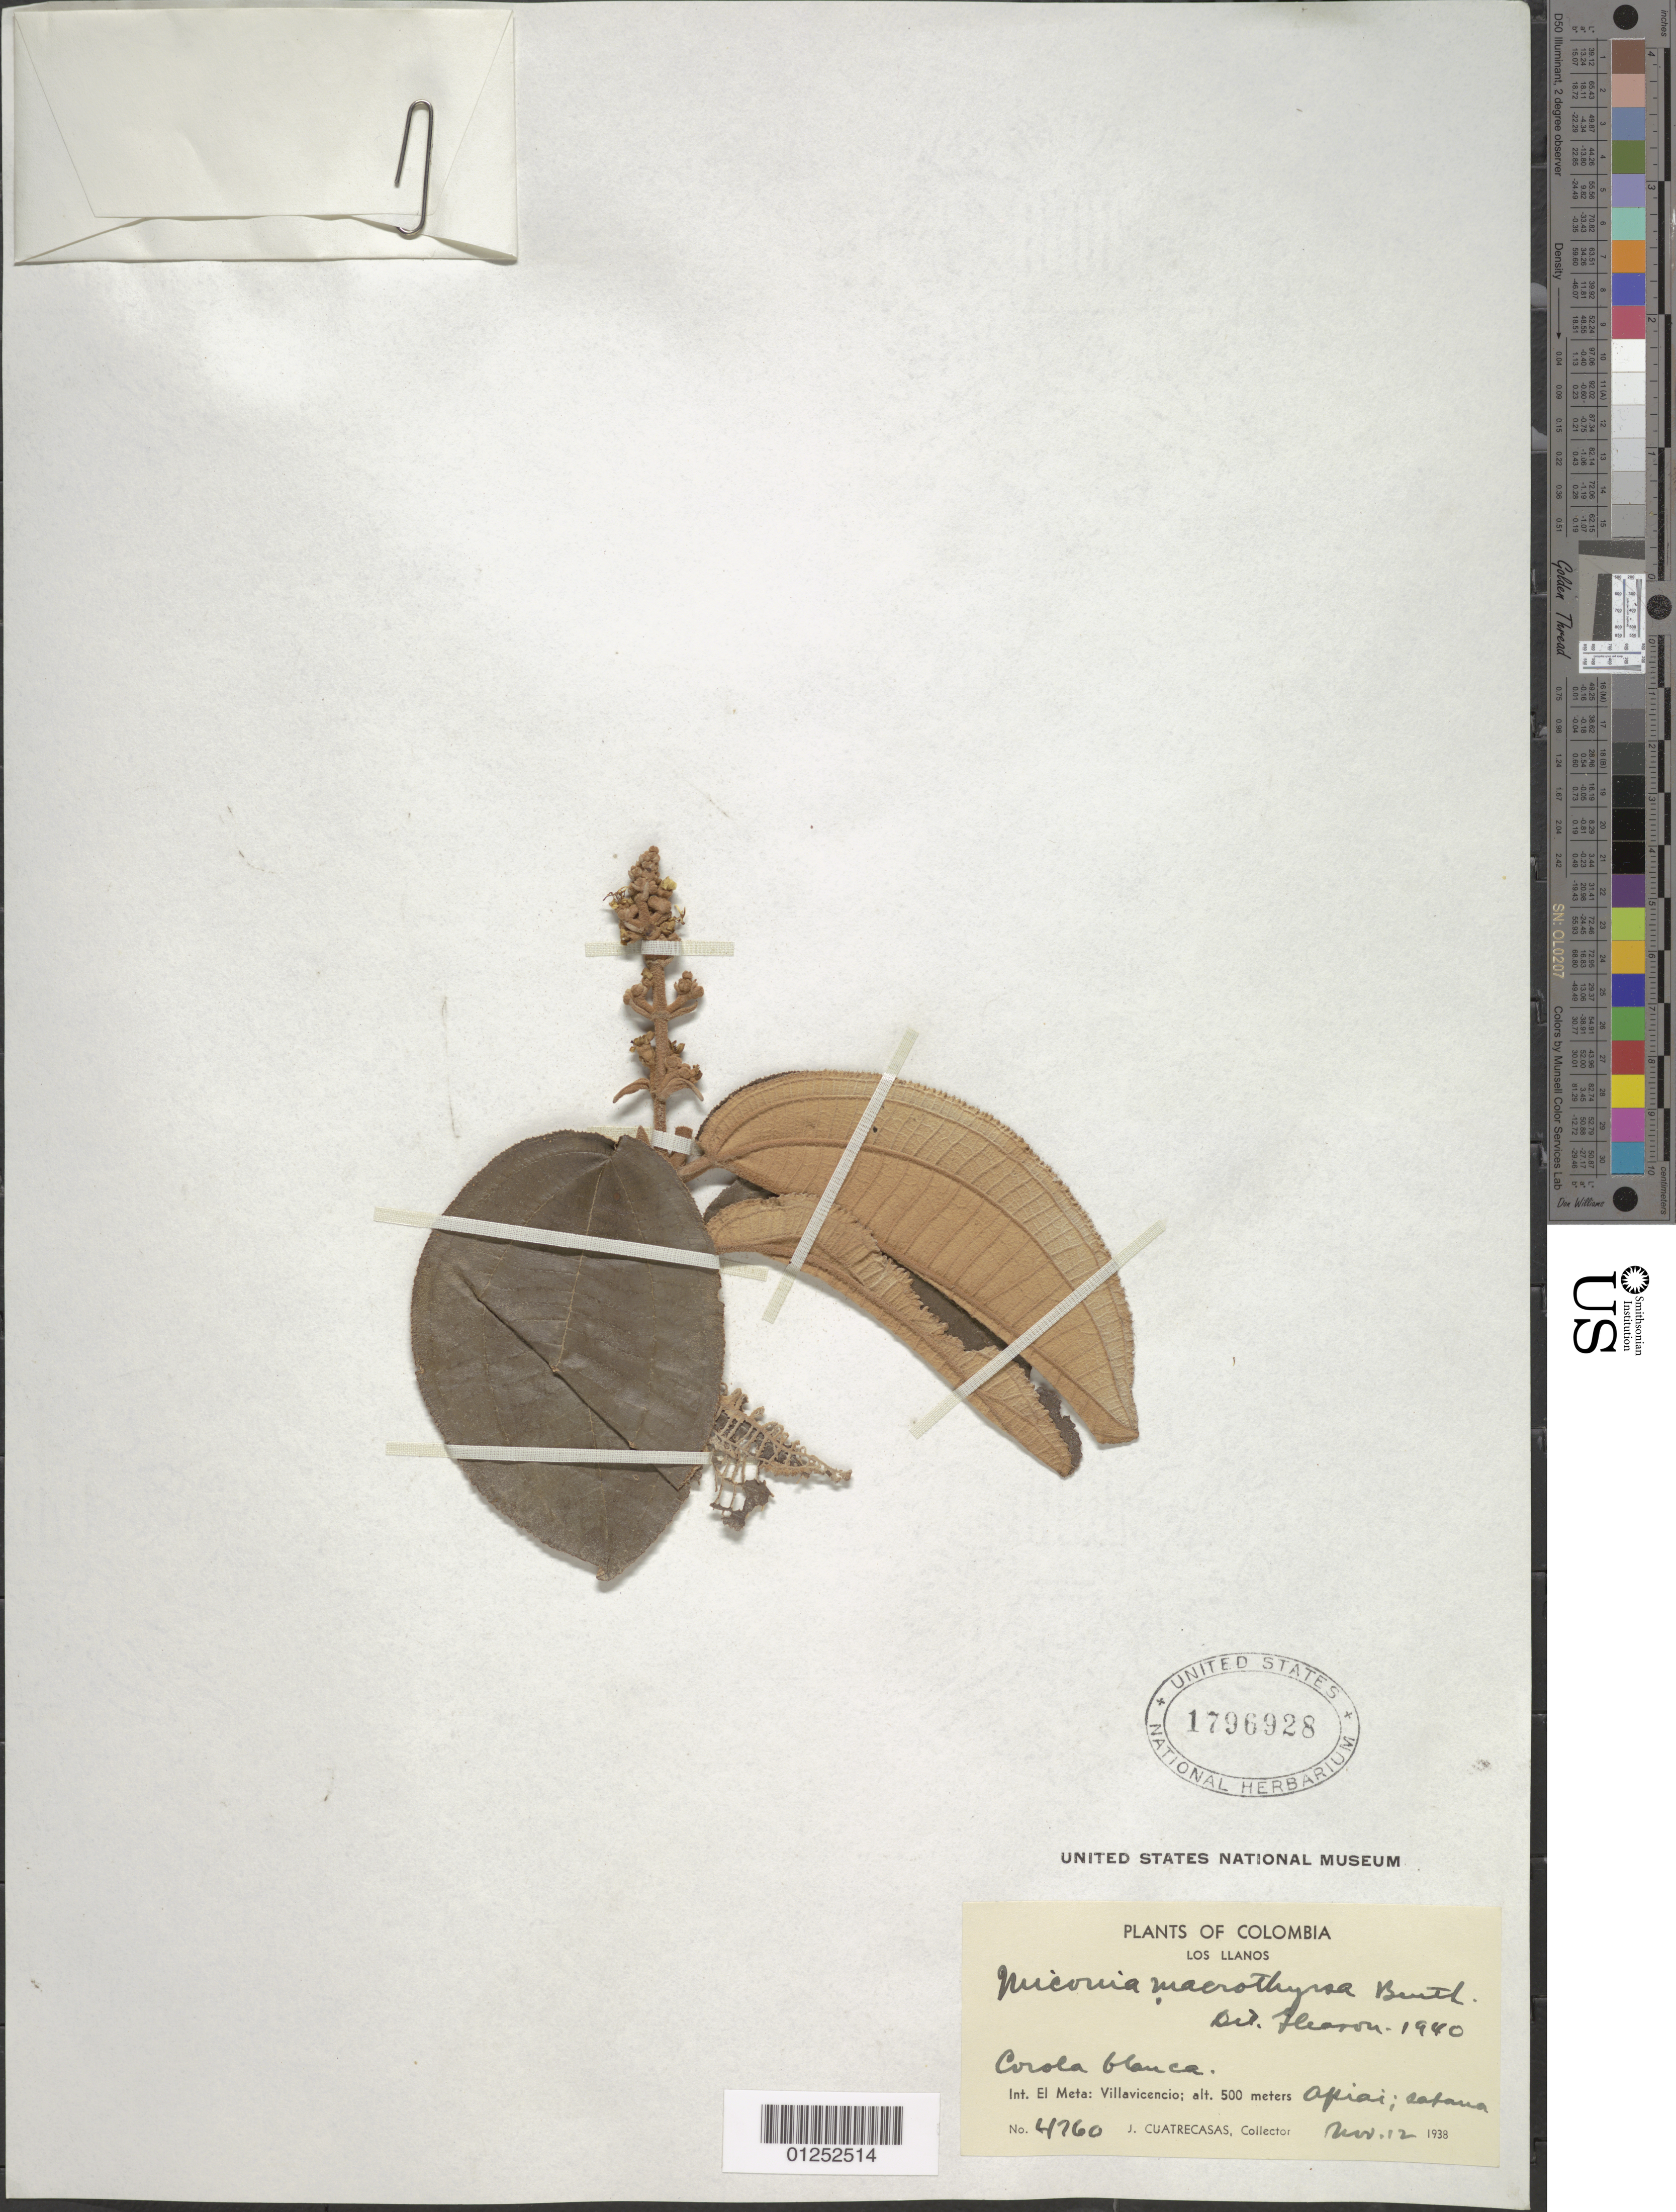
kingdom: Plantae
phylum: Tracheophyta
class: Magnoliopsida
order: Myrtales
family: Melastomataceae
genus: Miconia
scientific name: Miconia macrothyrsa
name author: Benth.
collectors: J. Cuatrecasas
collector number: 4760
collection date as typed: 12 Nov 1938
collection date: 1938-11-12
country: Colombia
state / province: Meta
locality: Villa Vicencia, Apiai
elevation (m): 500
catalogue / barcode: US 1796928